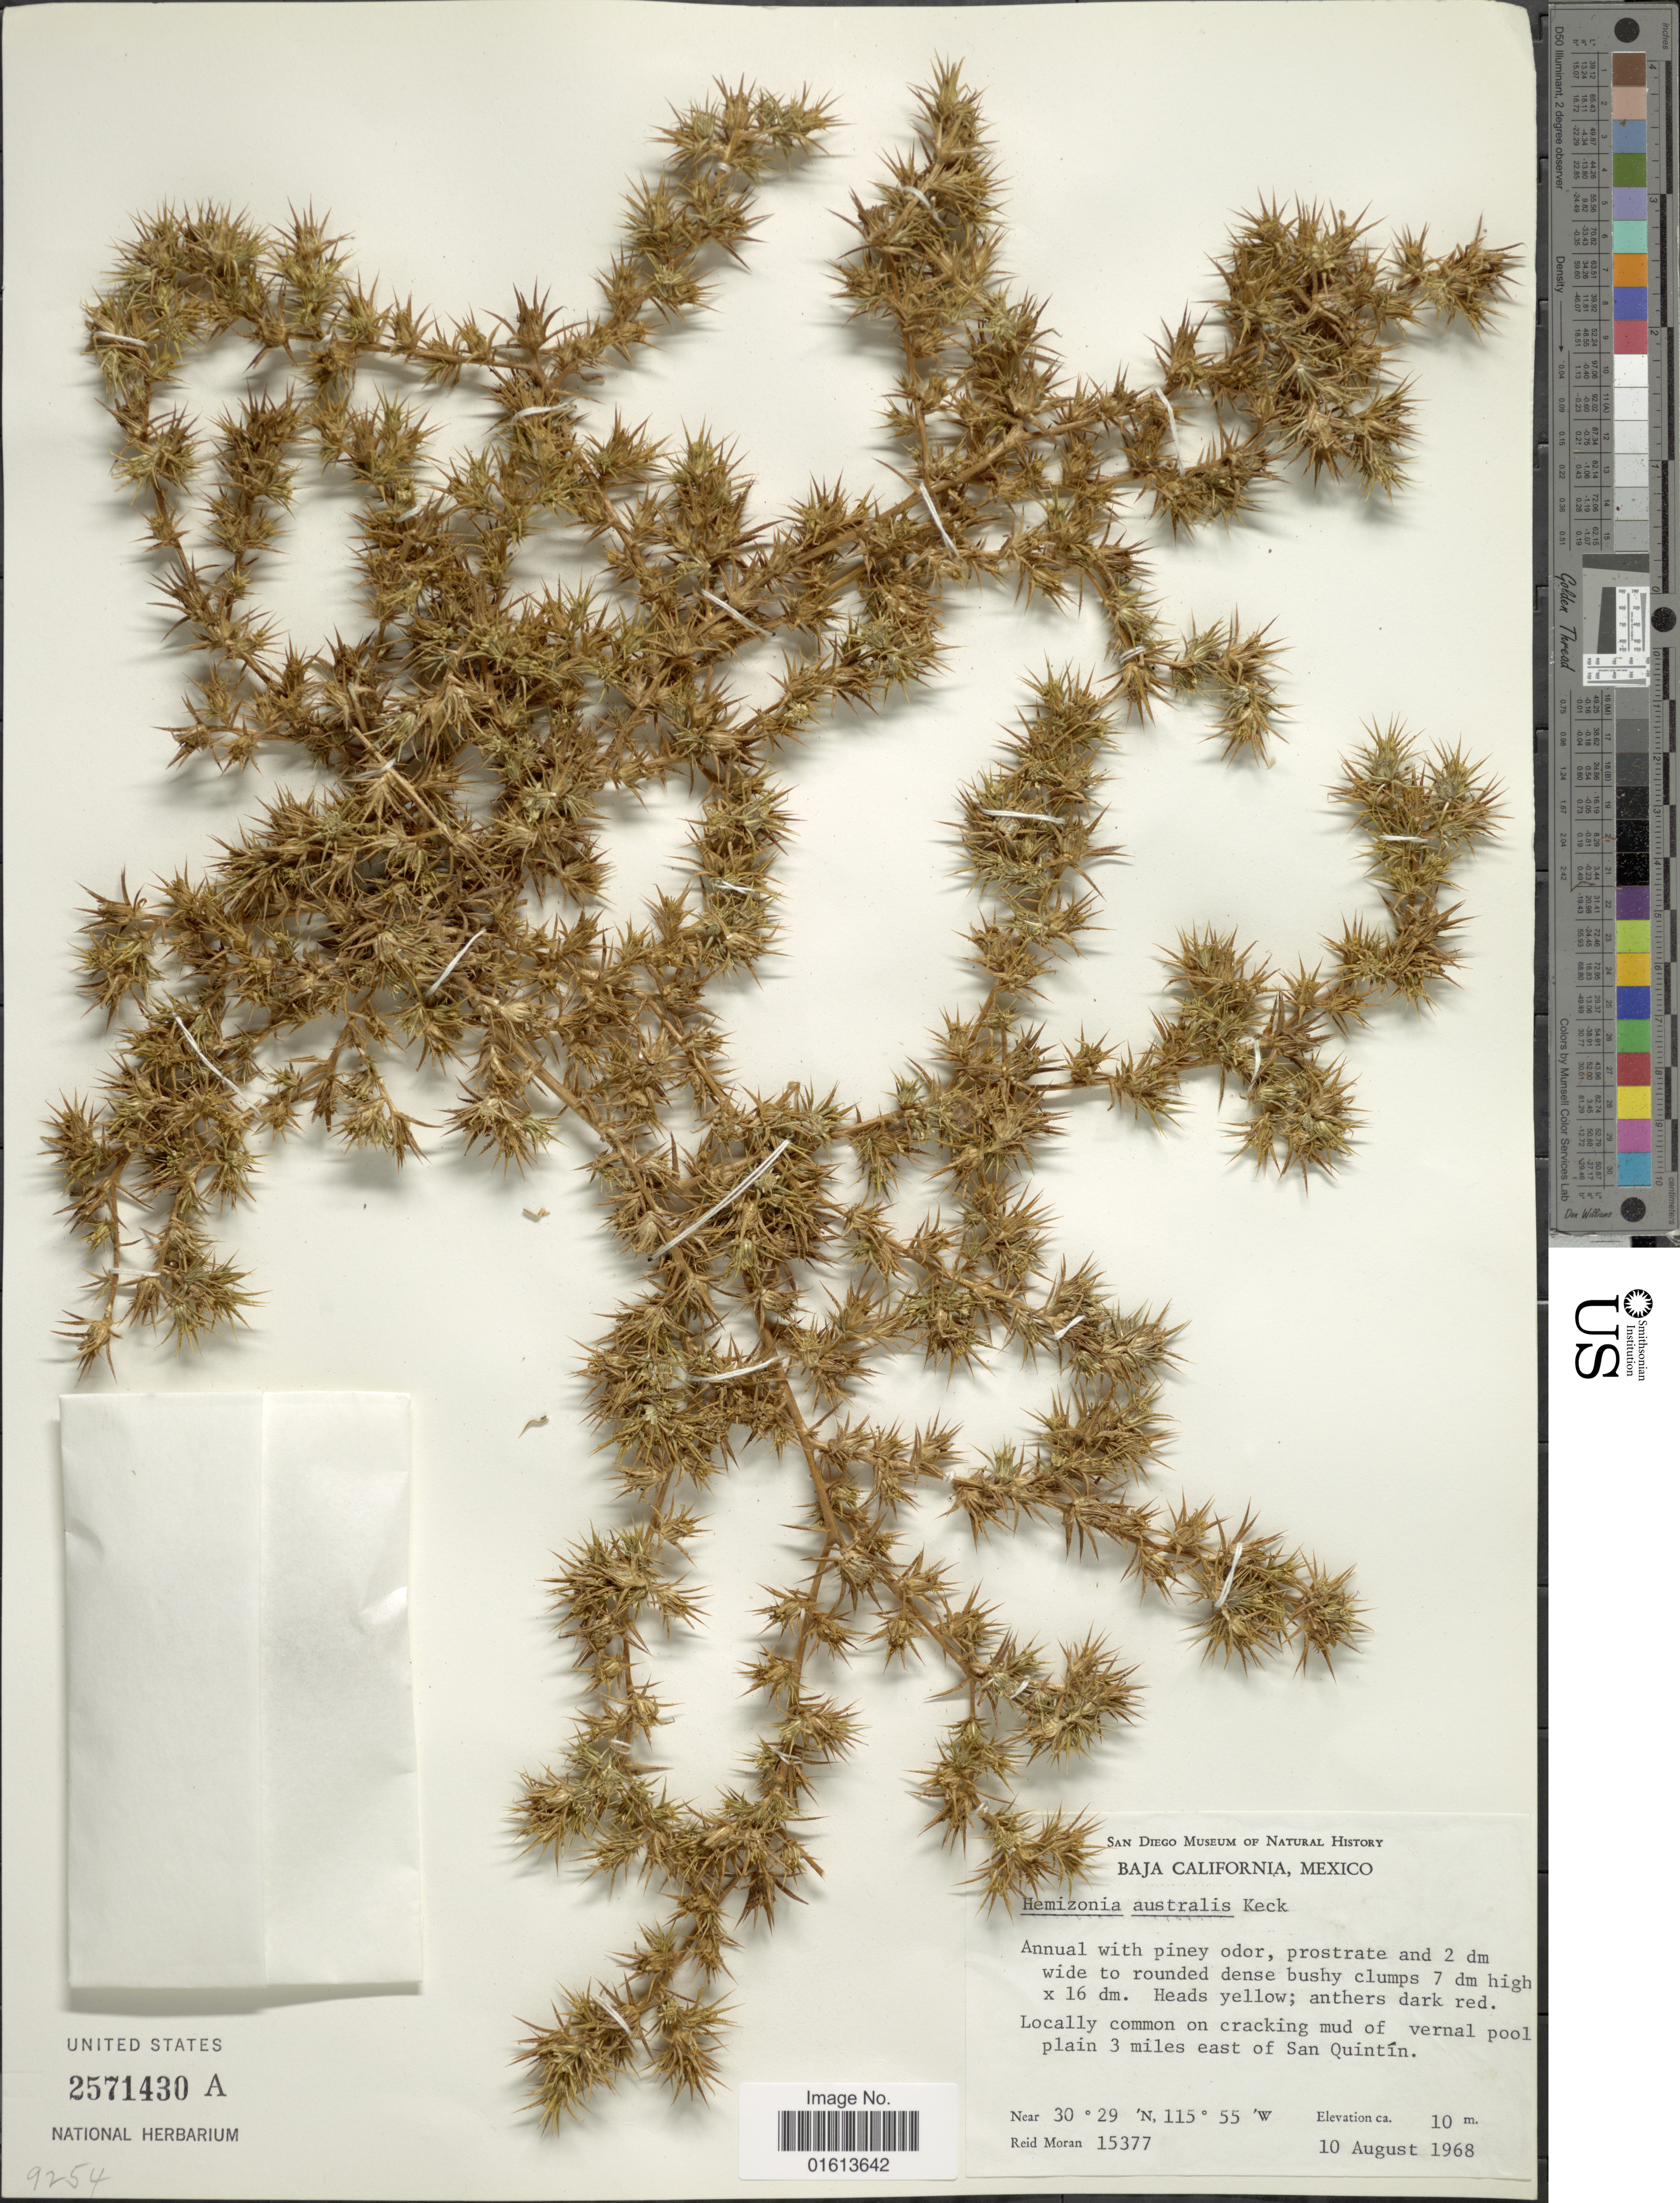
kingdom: Plantae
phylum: Tracheophyta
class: Magnoliopsida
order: Asterales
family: Asteraceae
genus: Centromadia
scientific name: Centromadia parryi subsp. australis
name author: (D.D. Keck) B.G. Baldwin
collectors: R. V. Moran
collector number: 15377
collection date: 1968-08-10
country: Mexico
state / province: Baja California Norte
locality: Baja California, Mexico. plain 3 miles east of San Quintin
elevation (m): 10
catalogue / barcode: US 2571430A